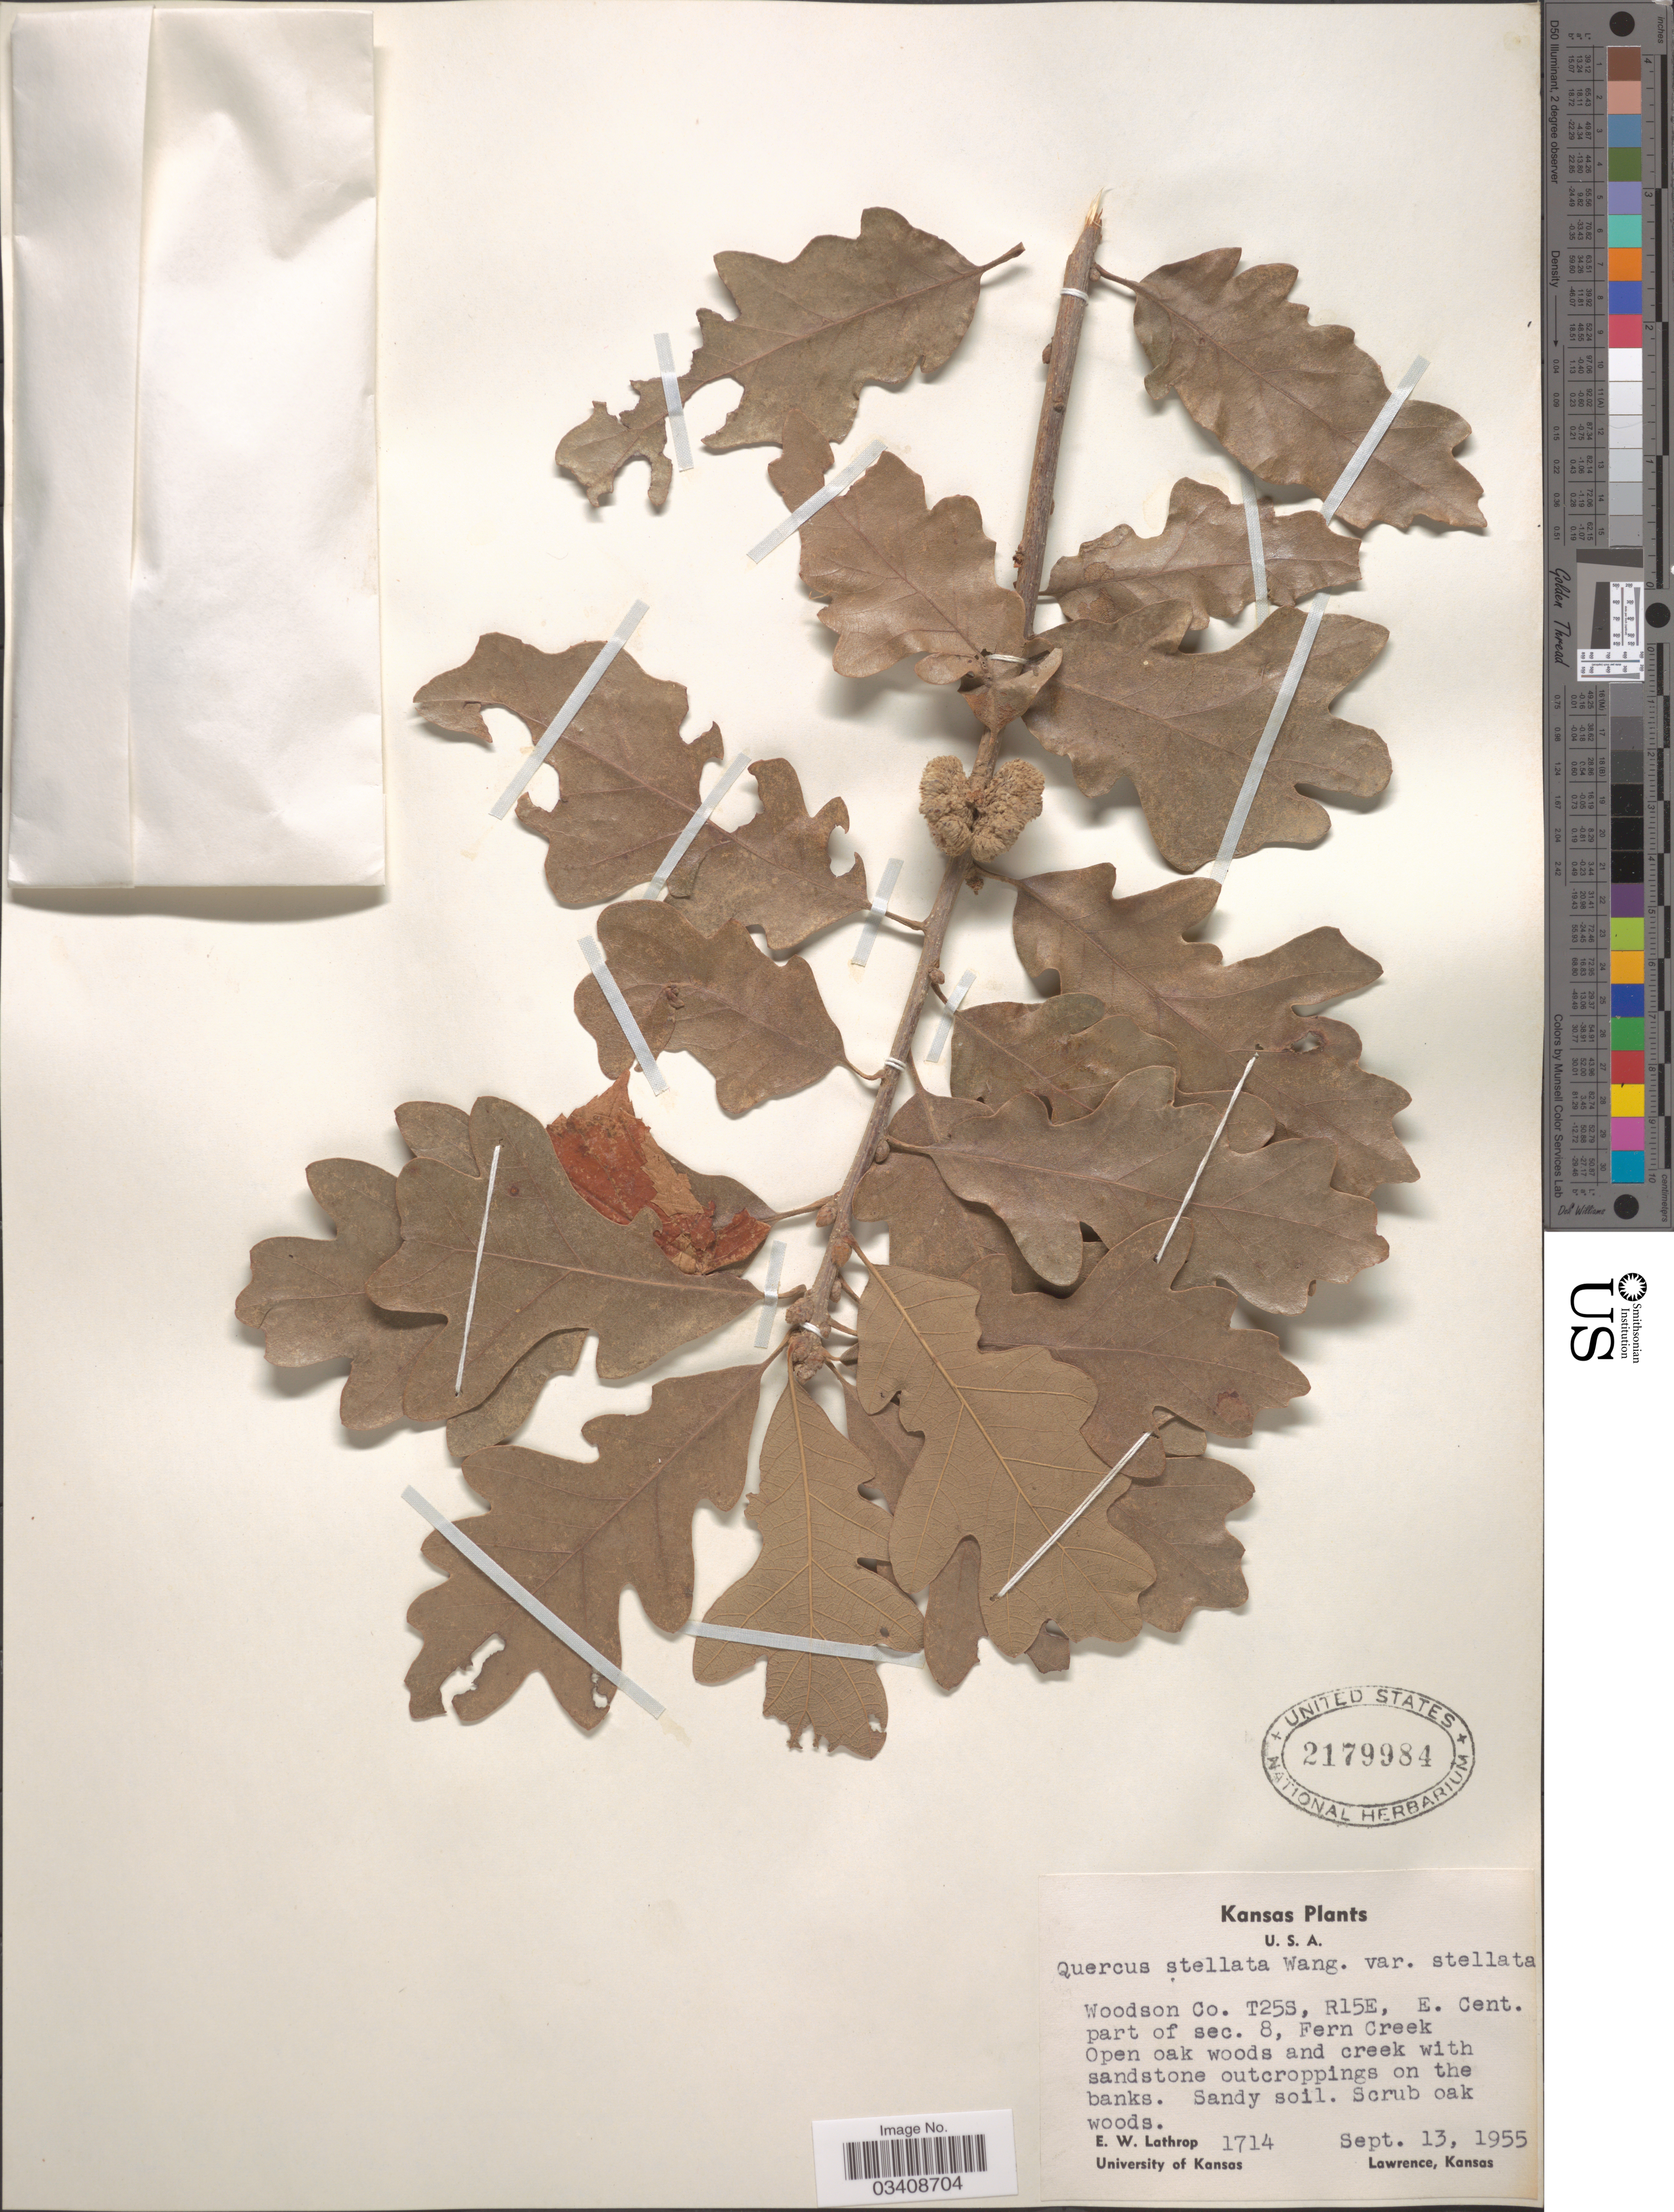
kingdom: Plantae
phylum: Tracheophyta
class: Magnoliopsida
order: Fagales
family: Fagaceae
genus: Quercus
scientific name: Quercus stellata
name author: Wangenh.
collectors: E. W. Lathrop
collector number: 1714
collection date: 1955-09-13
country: United States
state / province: Kansas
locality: Woodson Co. T25S, R15E, E. Cent. part of sec. 8, Fern Creek.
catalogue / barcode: US 2179984